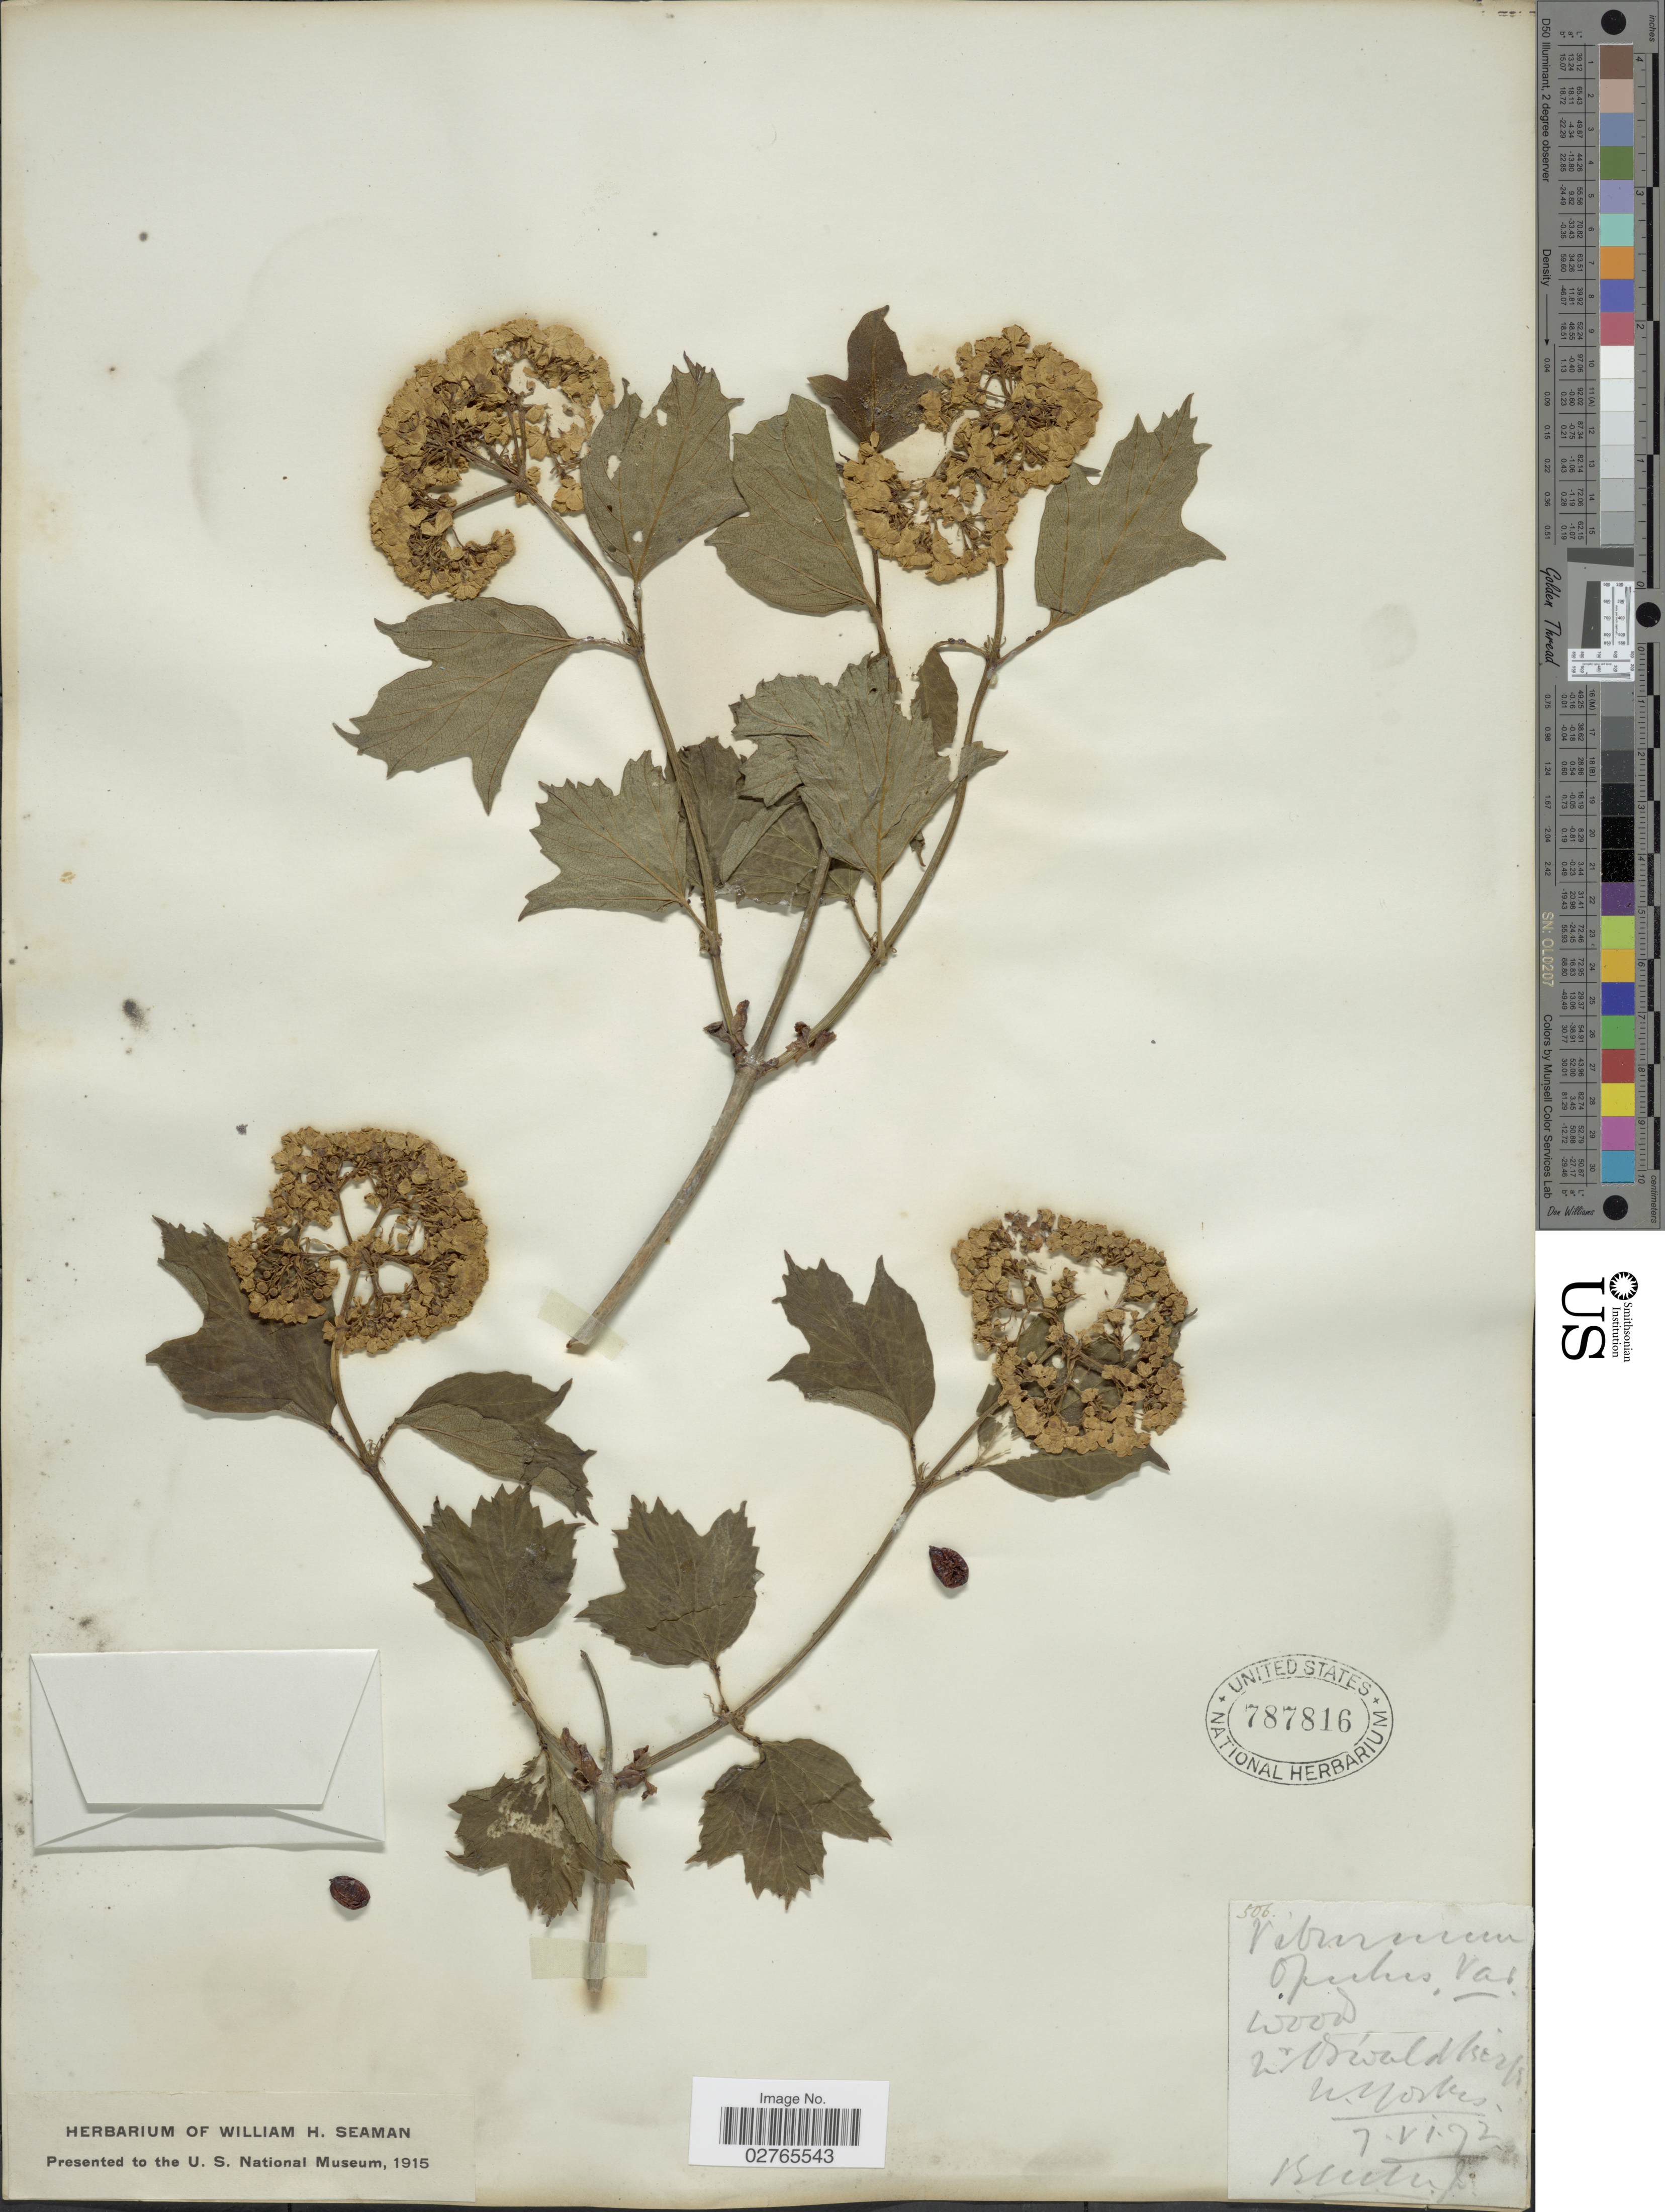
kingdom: Plantae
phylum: Tracheophyta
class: Magnoliopsida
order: Dipsacales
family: Viburnaceae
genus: Viburnum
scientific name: Viburnum opulus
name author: L.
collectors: J. Kricher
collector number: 506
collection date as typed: Transcribed d/m/y: 7/6/92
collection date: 1892-06-07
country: United Kingdom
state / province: England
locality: Nr. Oswaldkirk W. York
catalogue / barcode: US 787816